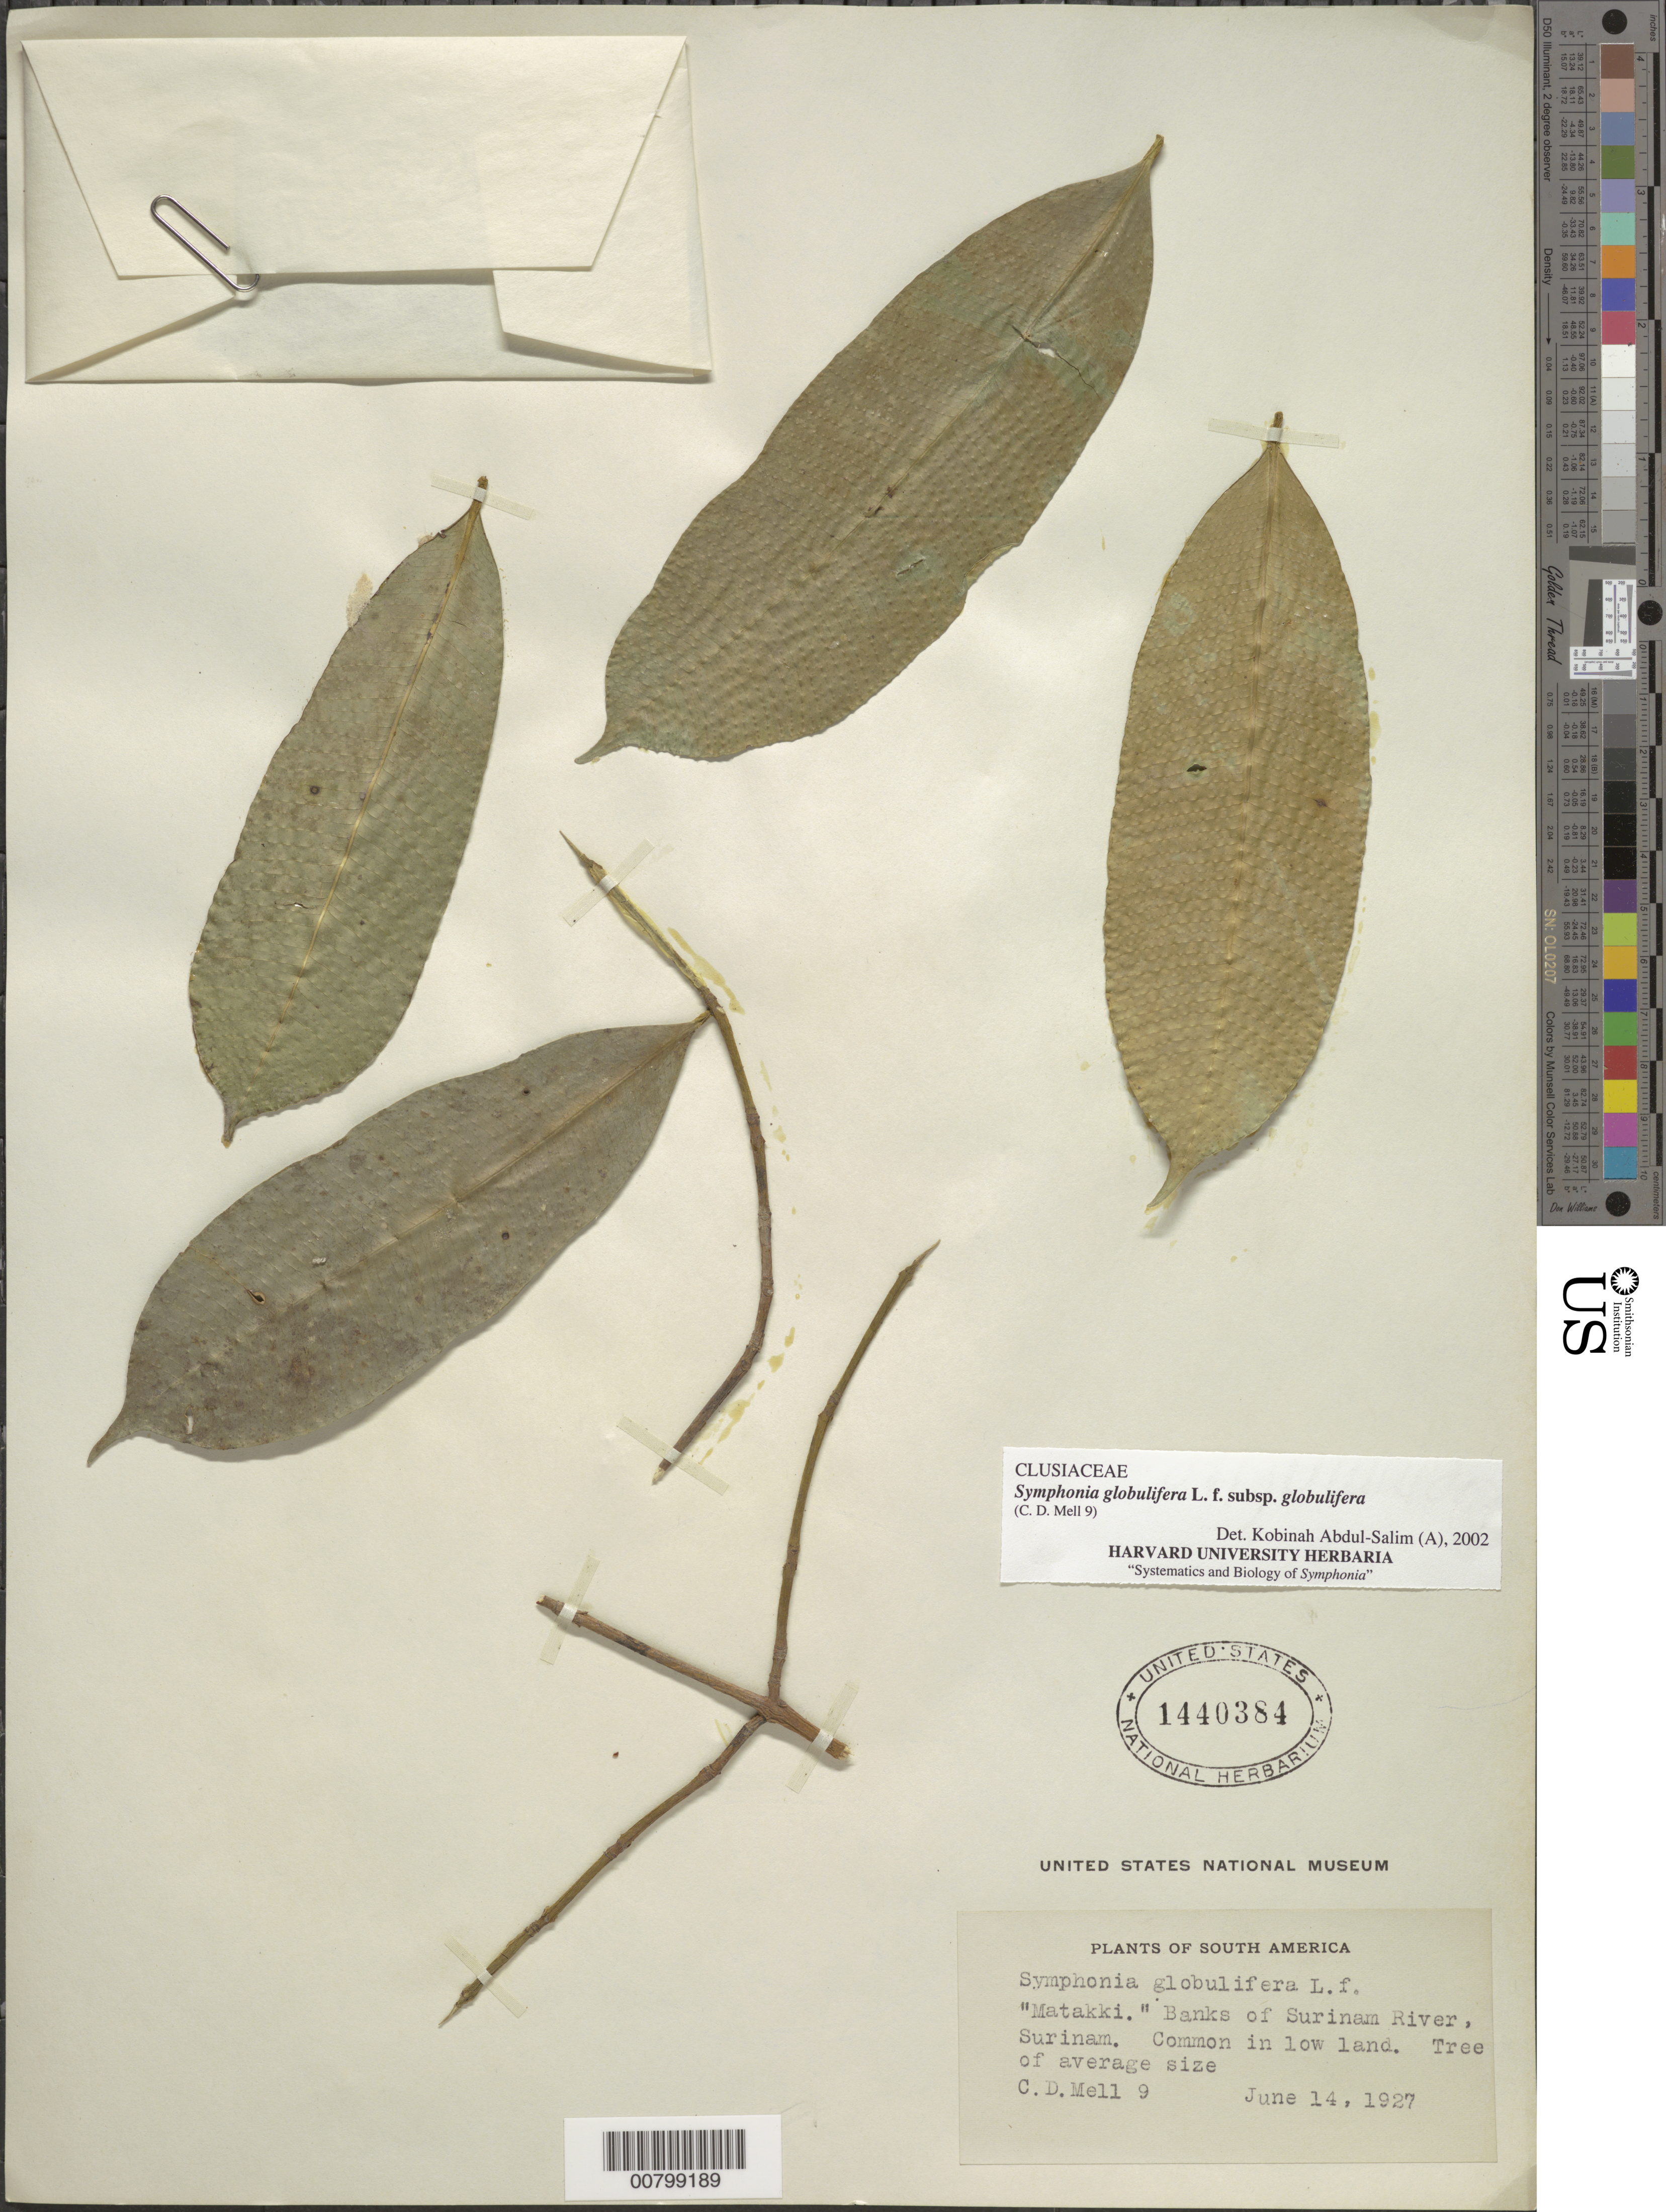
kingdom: Plantae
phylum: Tracheophyta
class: Magnoliopsida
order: Malpighiales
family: Clusiaceae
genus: Symphonia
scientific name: Symphonia globulifera subsp. globulifera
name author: L. f.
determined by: Abdul-Salim, K.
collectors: C. D. Mell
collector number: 9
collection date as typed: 14-Jun-27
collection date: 1927-06-14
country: Suriname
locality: Surinam R.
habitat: Riverbank, in low land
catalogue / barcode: US 1440384